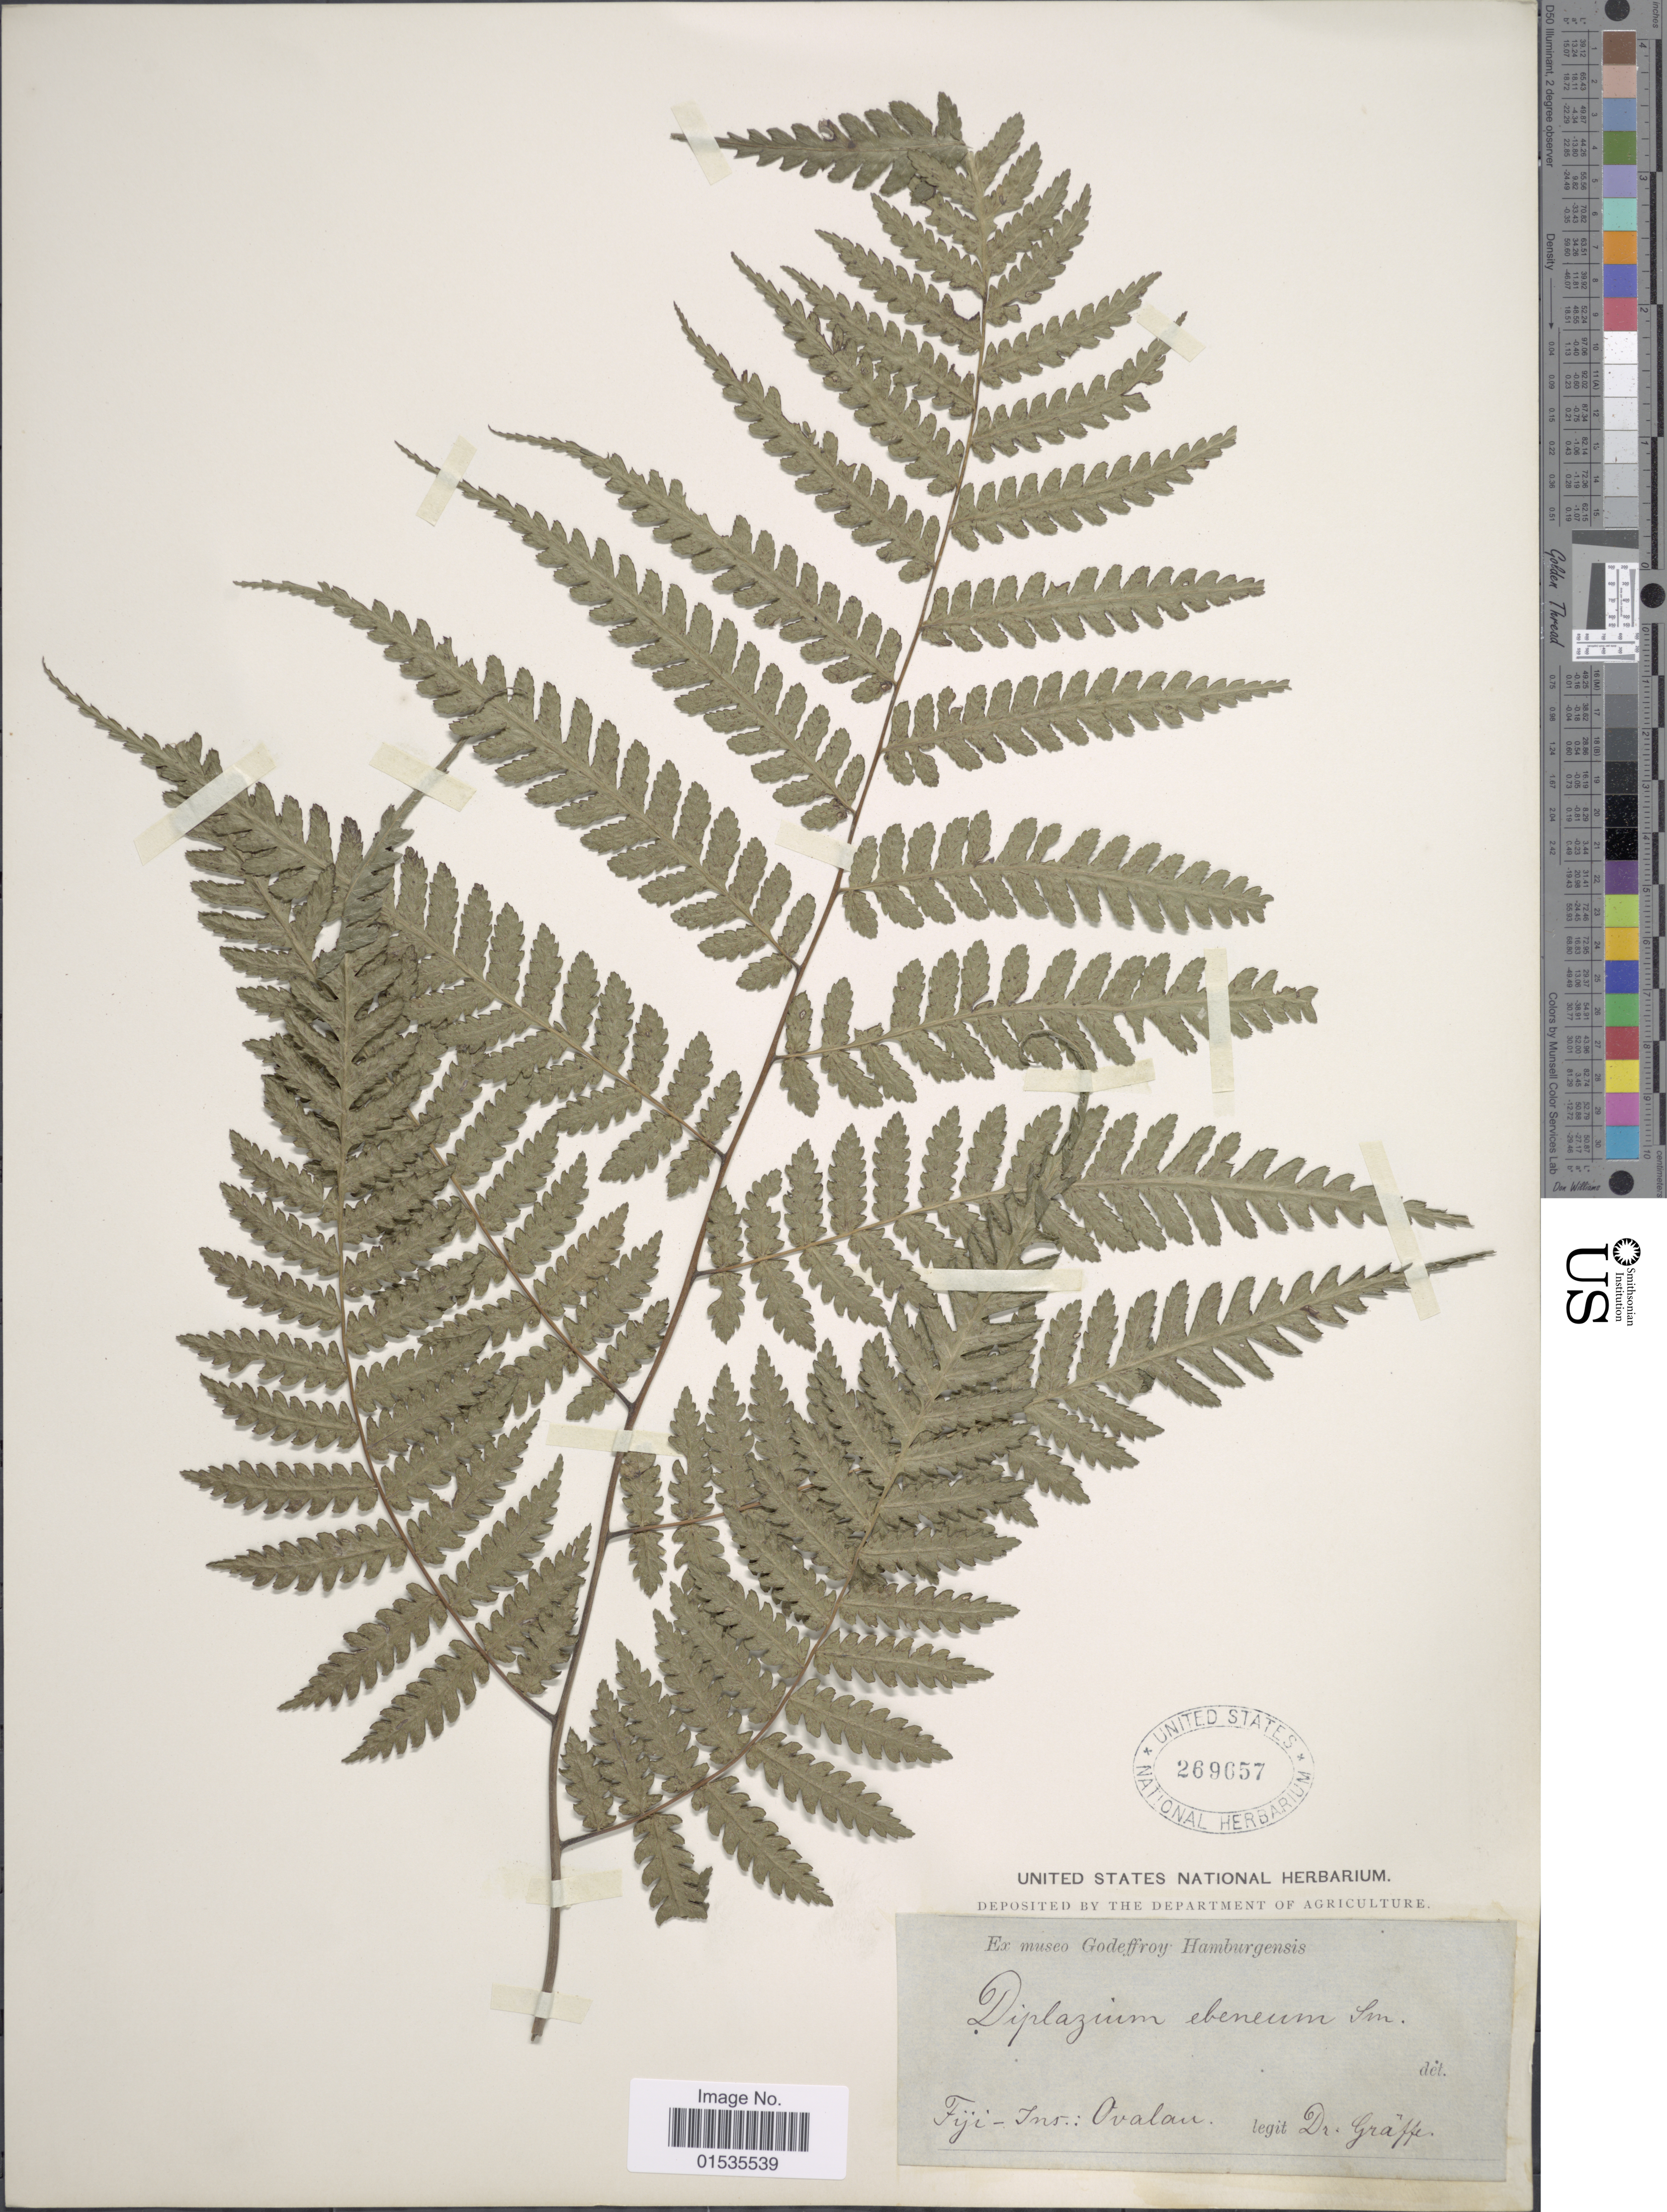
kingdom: Plantae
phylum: Tracheophyta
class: Polypodiopsida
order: Polypodiales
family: Athyriaceae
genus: Diplazium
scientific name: Diplazium sp.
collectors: Graeffe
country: Fiji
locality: Ovalau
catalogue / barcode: US 269057